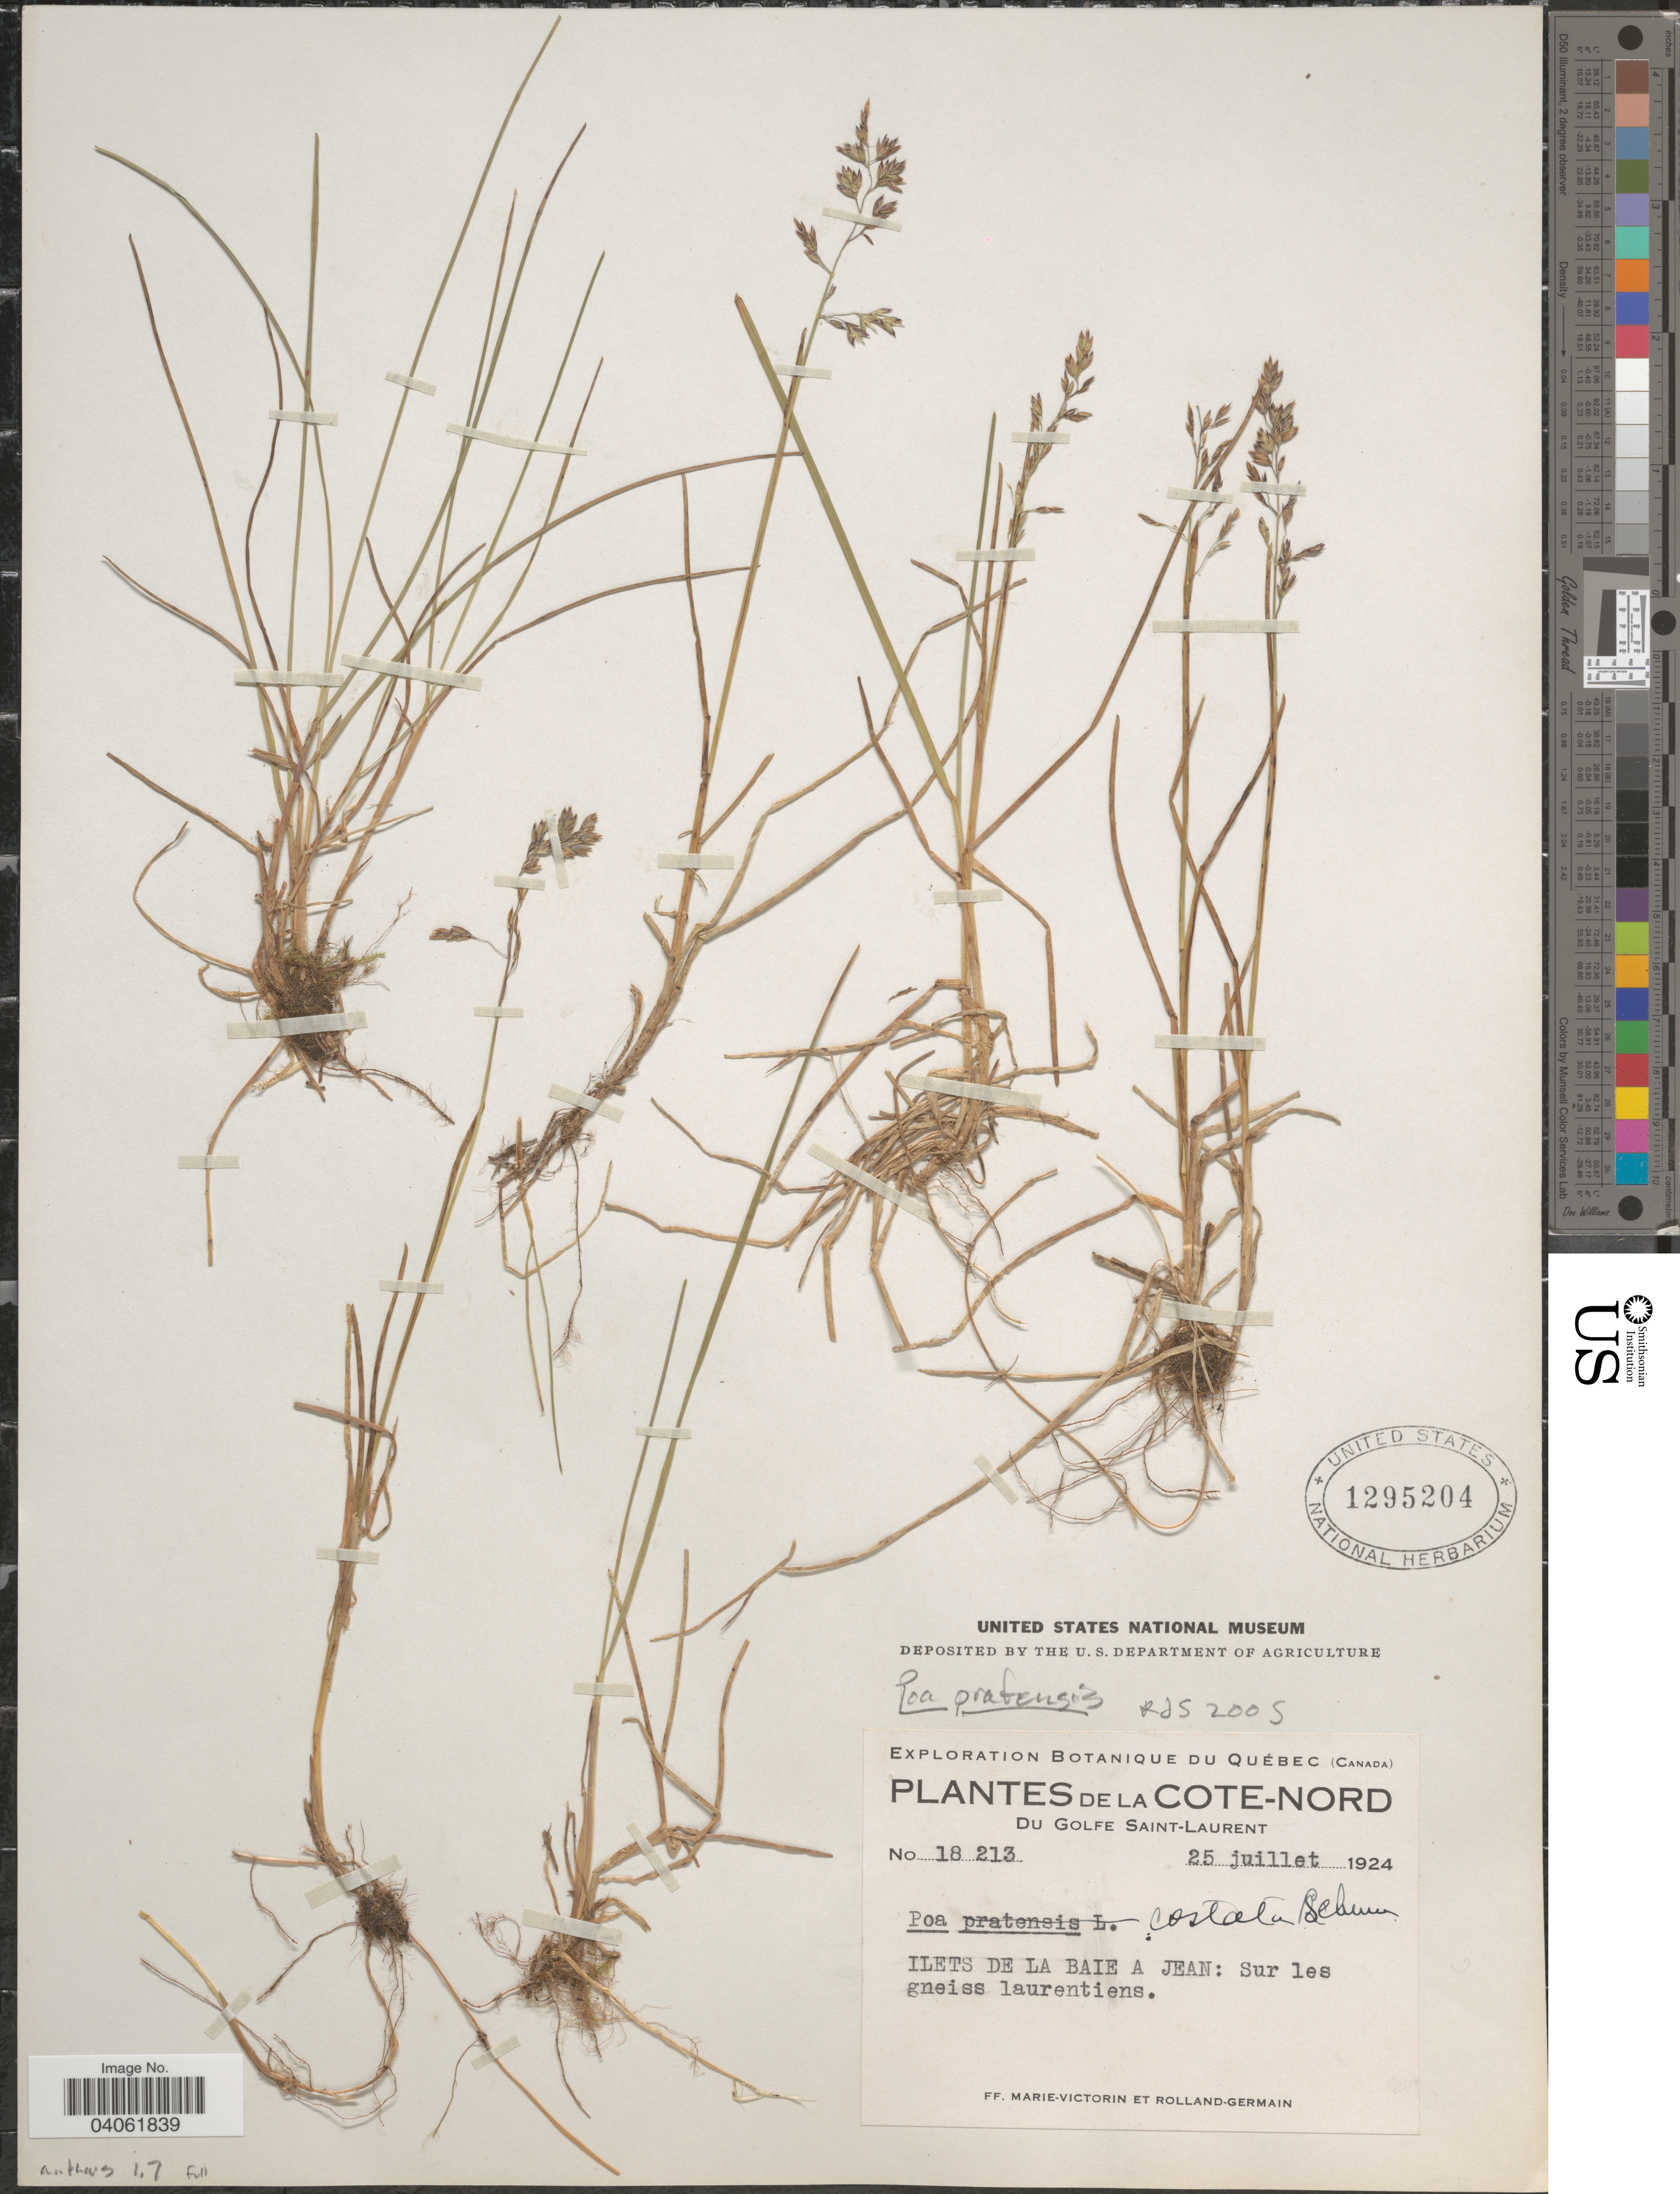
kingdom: Plantae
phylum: Tracheophyta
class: Liliopsida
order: Poales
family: Poaceae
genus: Poa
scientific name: Poa pratensis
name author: L.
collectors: F. Marie-Victorin & Rolland-Germain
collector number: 18213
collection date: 1924-07-25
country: Canada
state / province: Quebec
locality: La Cote-Nord. Du Golfe Saint-Laurent. Ilets de La Baie a Jean: Sur les gneiss laurentiens.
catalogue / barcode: US 1295204